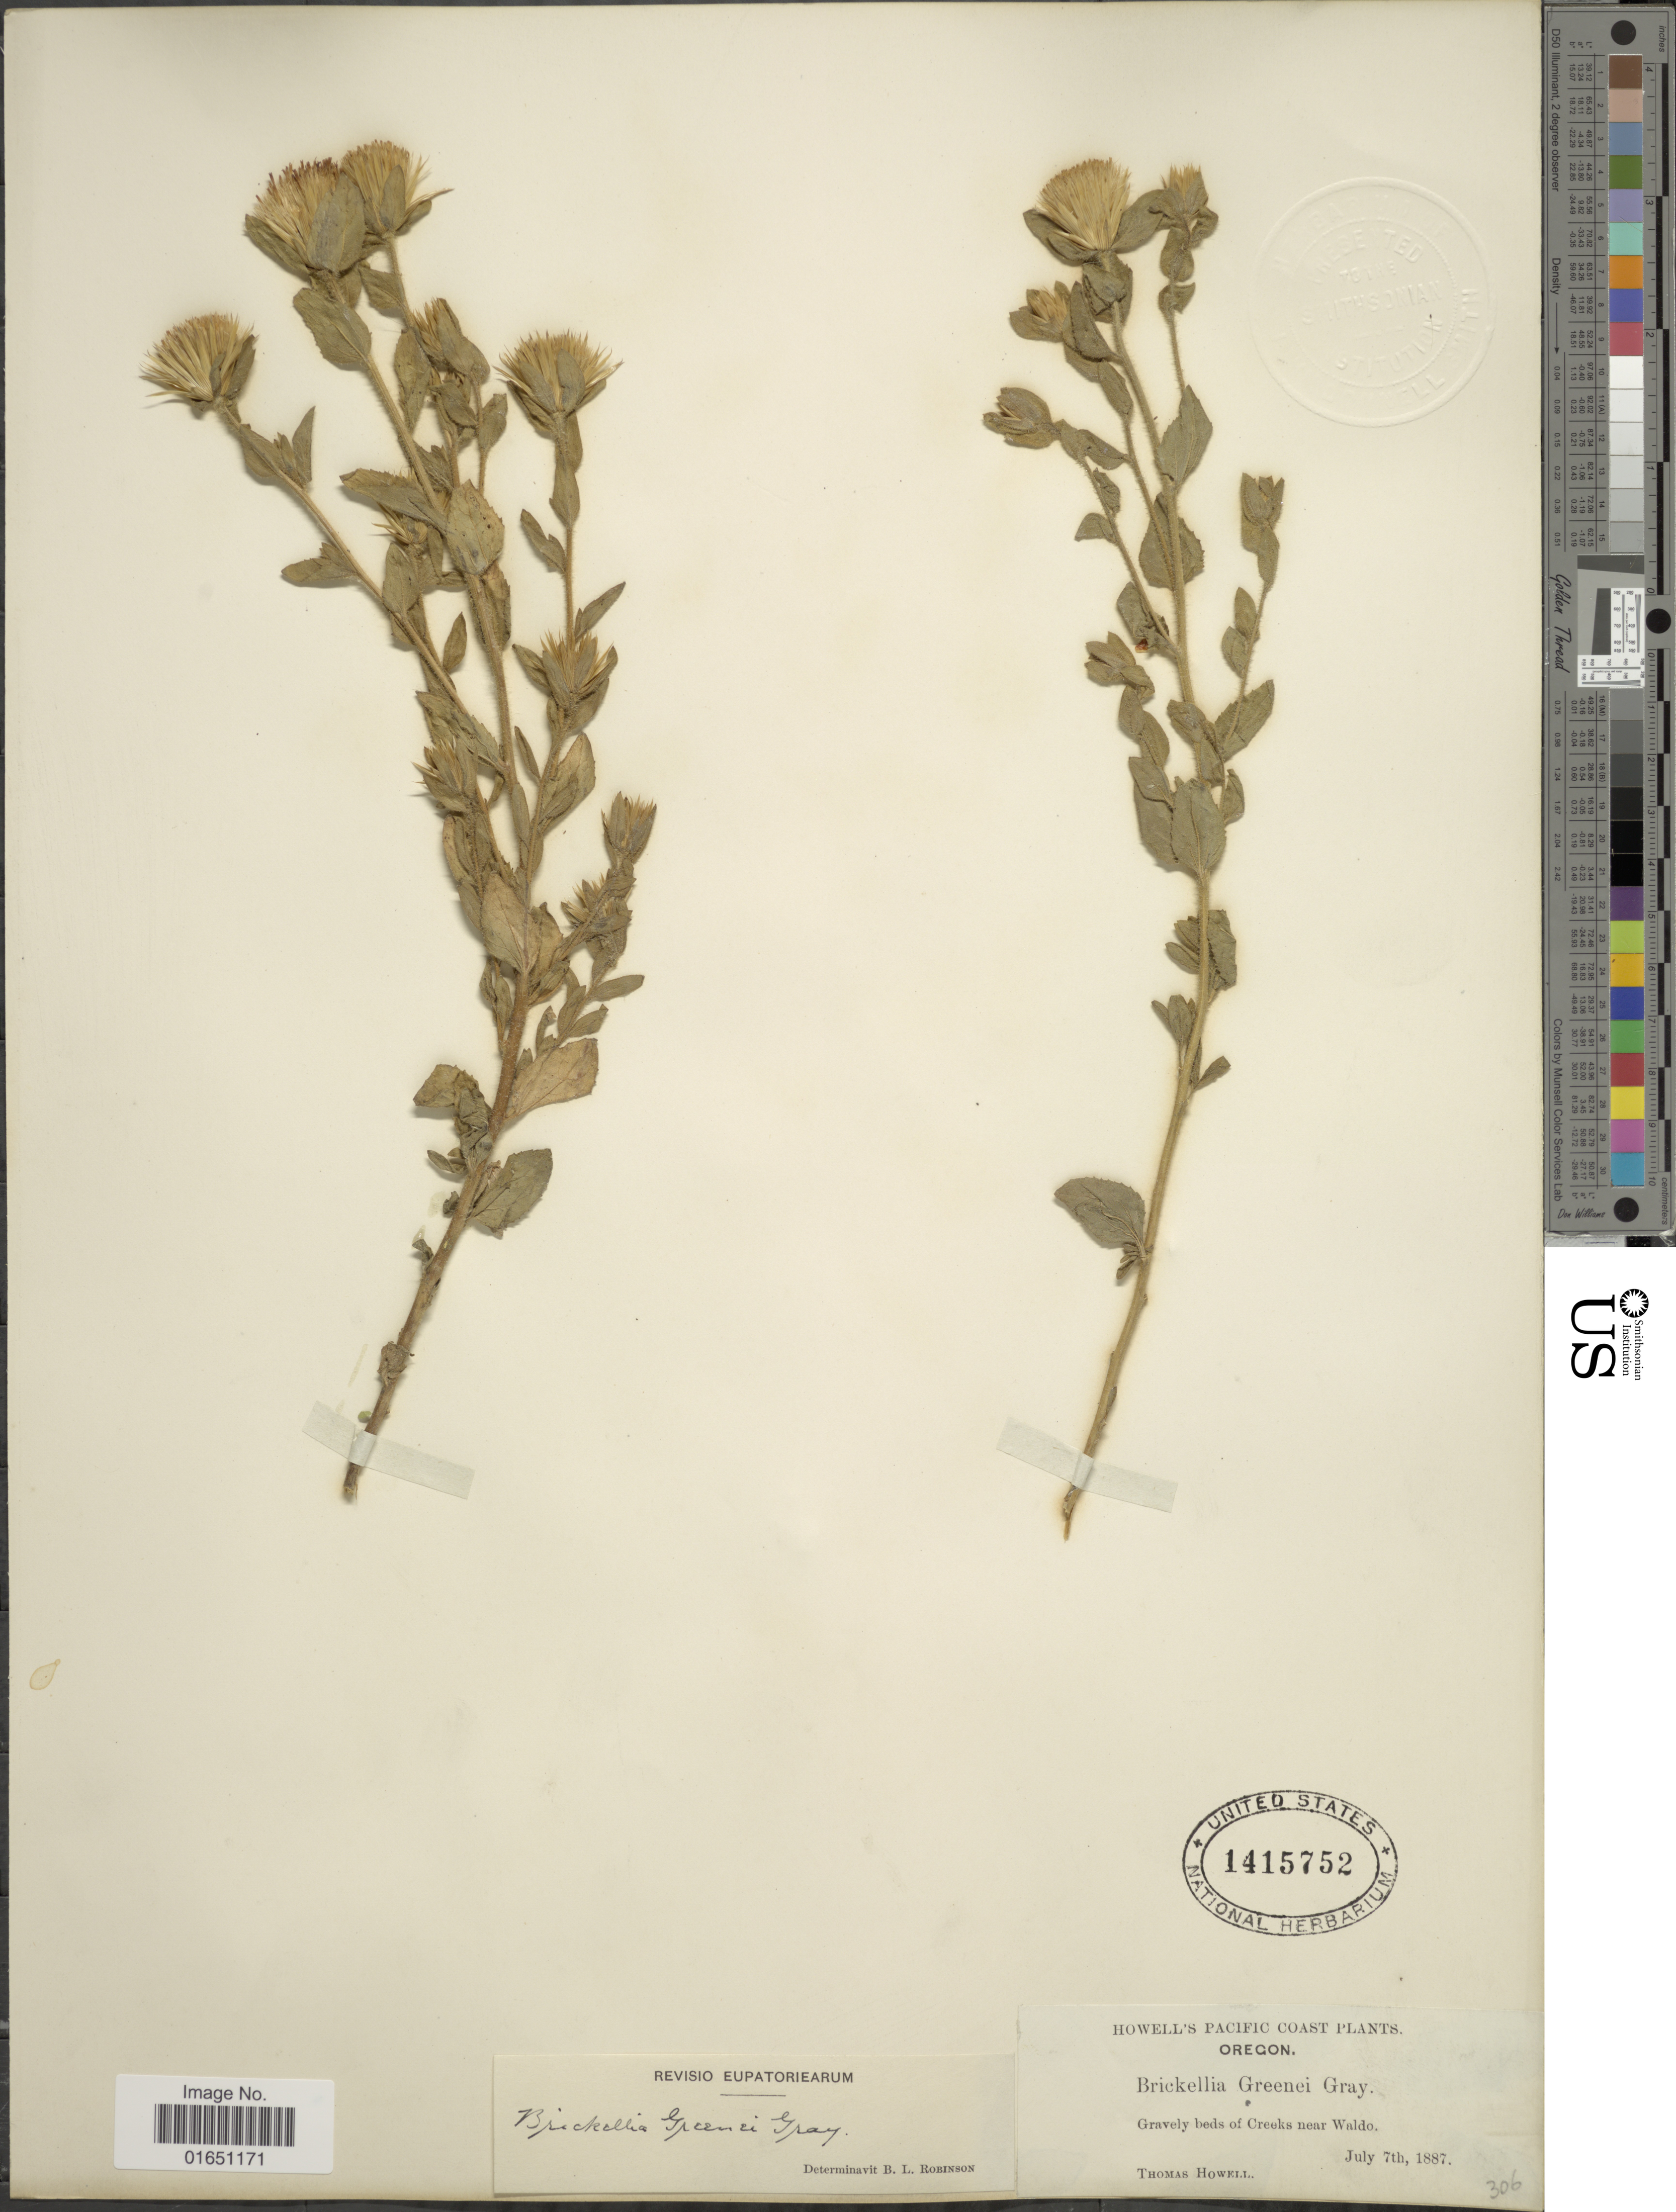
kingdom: Plantae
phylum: Tracheophyta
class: Magnoliopsida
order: Asterales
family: Asteraceae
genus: Brickellia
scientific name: Brickellia greenei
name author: A. Gray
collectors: T. Howell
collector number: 306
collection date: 1887-07-07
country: United States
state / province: Oregon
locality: Gravely beds of Creeks near Waldo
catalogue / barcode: US 1415752